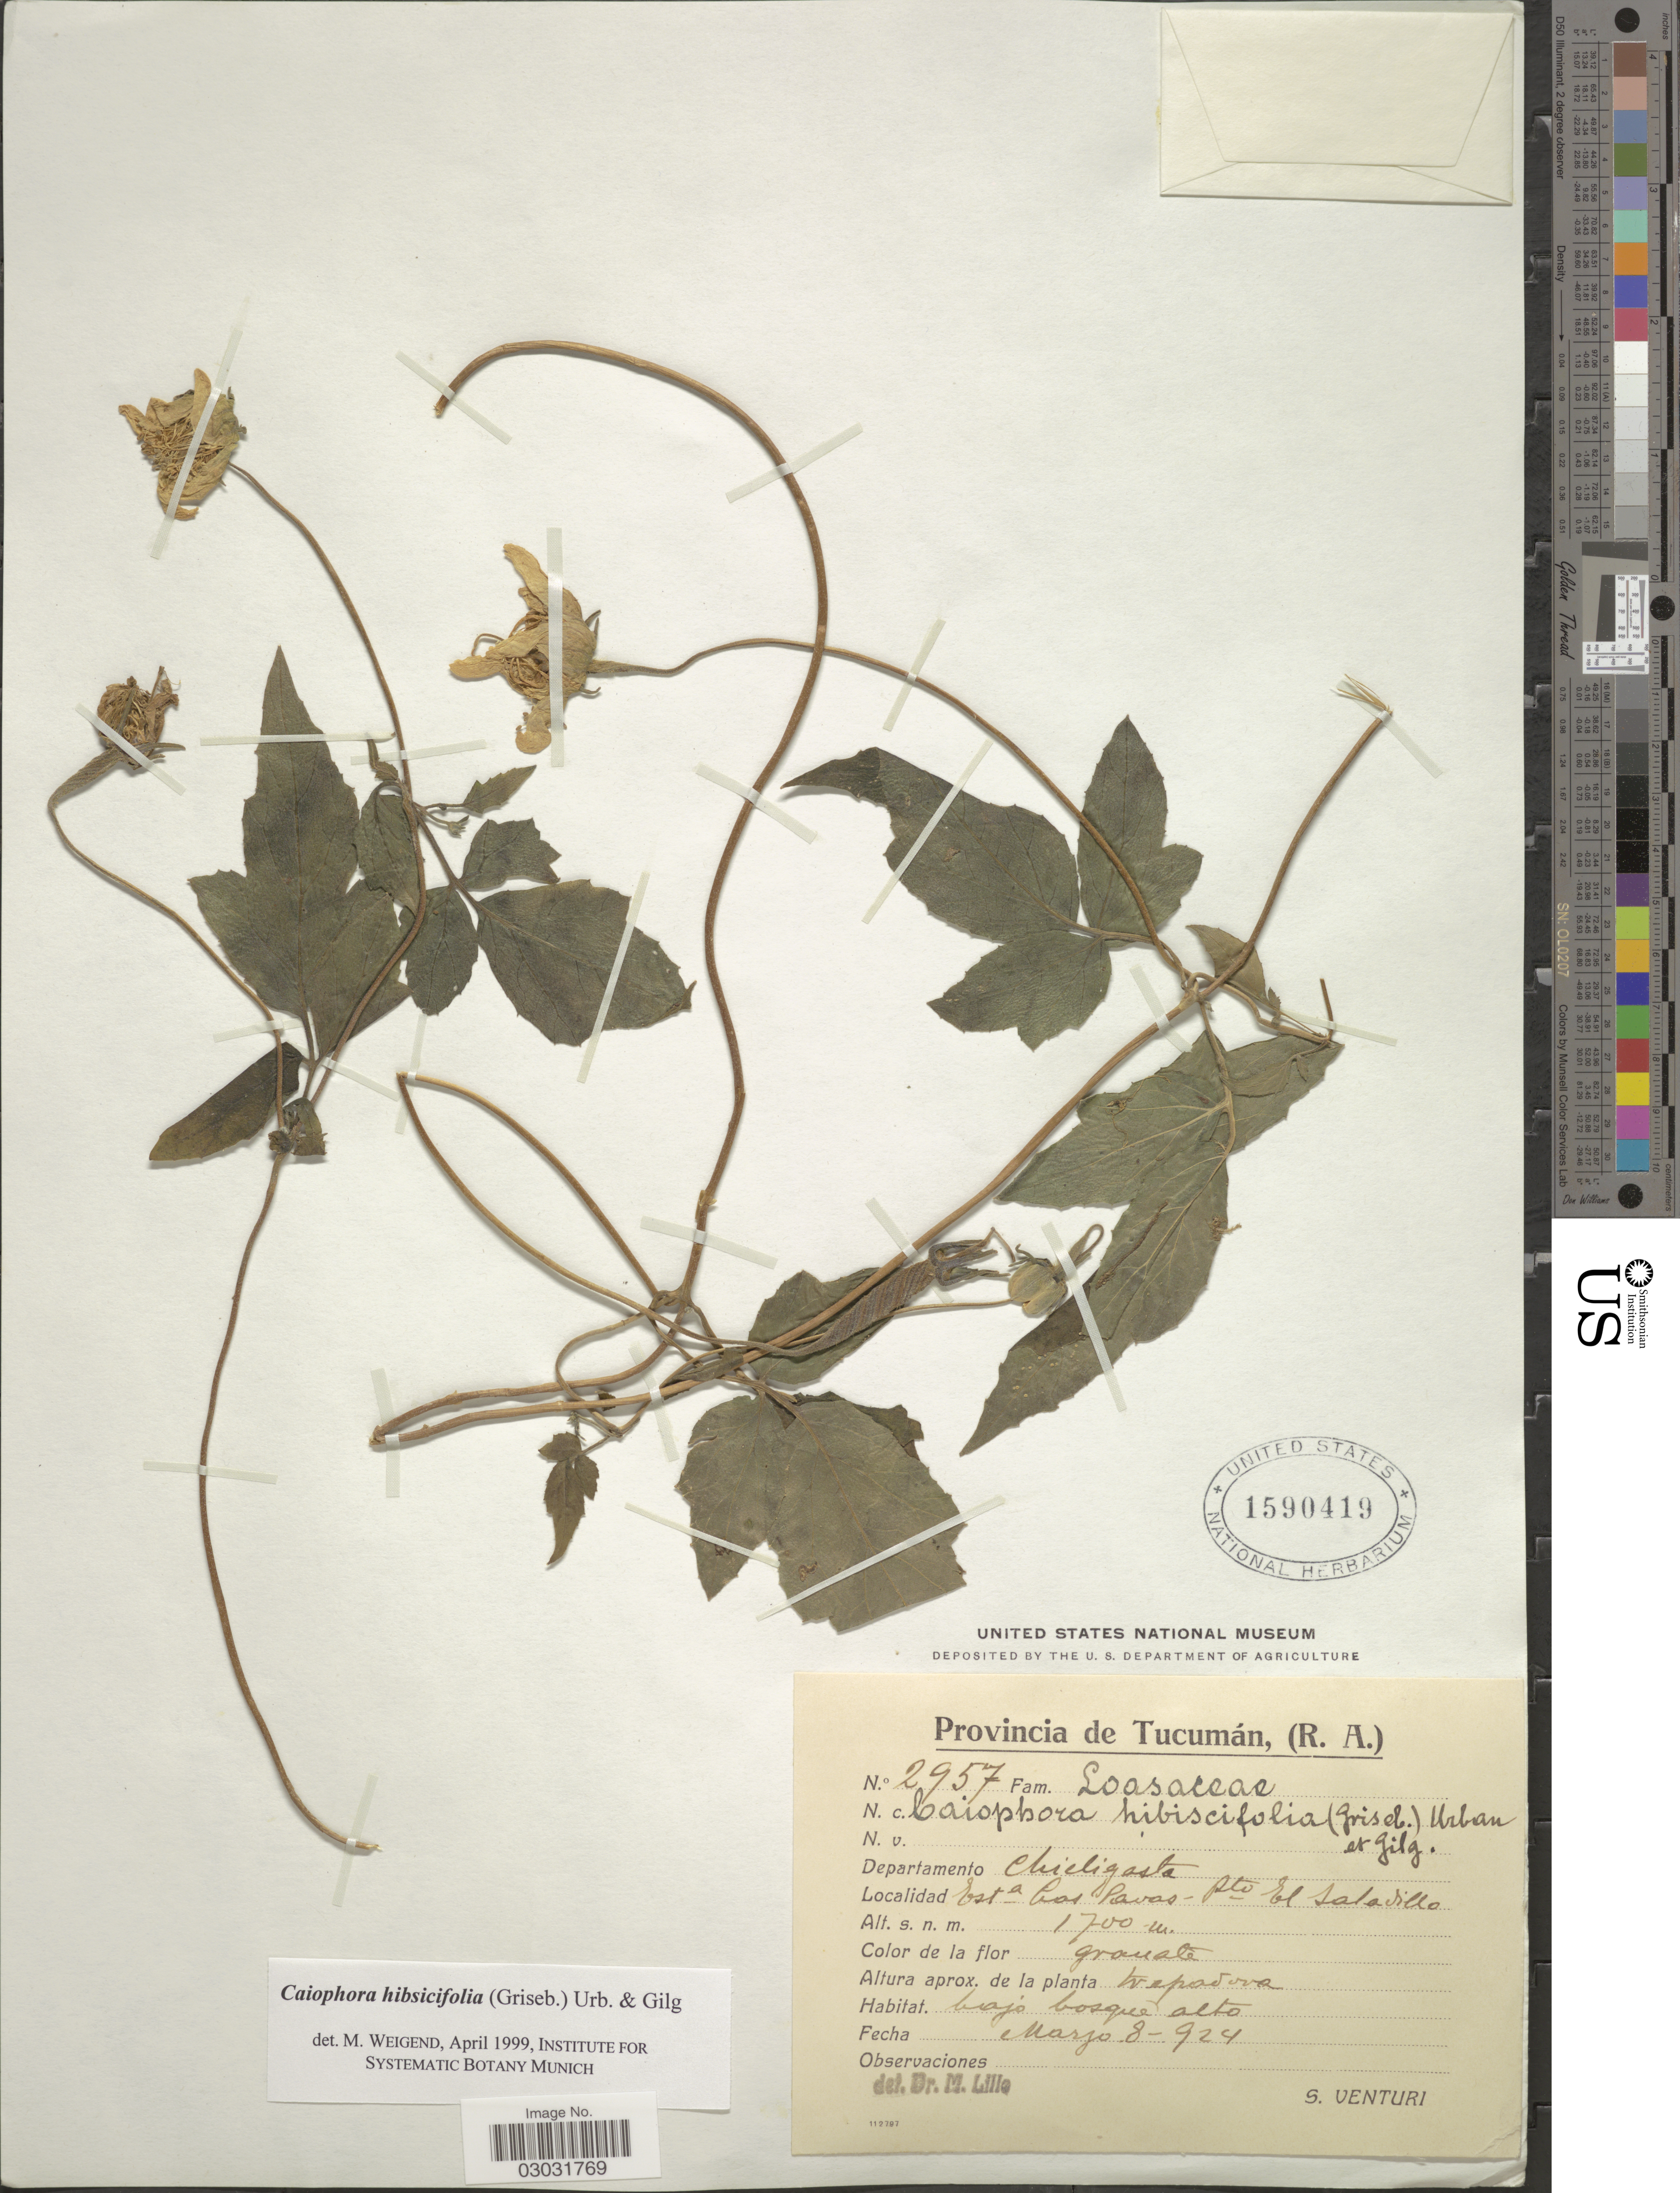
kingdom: Plantae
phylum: Tracheophyta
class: Magnoliopsida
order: Cornales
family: Loasaceae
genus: Caiophora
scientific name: Caiophora hibiscifolia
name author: (Griseb.) Urb. & Gilg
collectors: S. Venturi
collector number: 2957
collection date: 1924-03-08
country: Argentina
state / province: Tucuman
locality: Departamento Chicligasta. Esta. Las Pavas - Pto El Saladillo.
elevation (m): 1700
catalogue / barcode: US 1590419